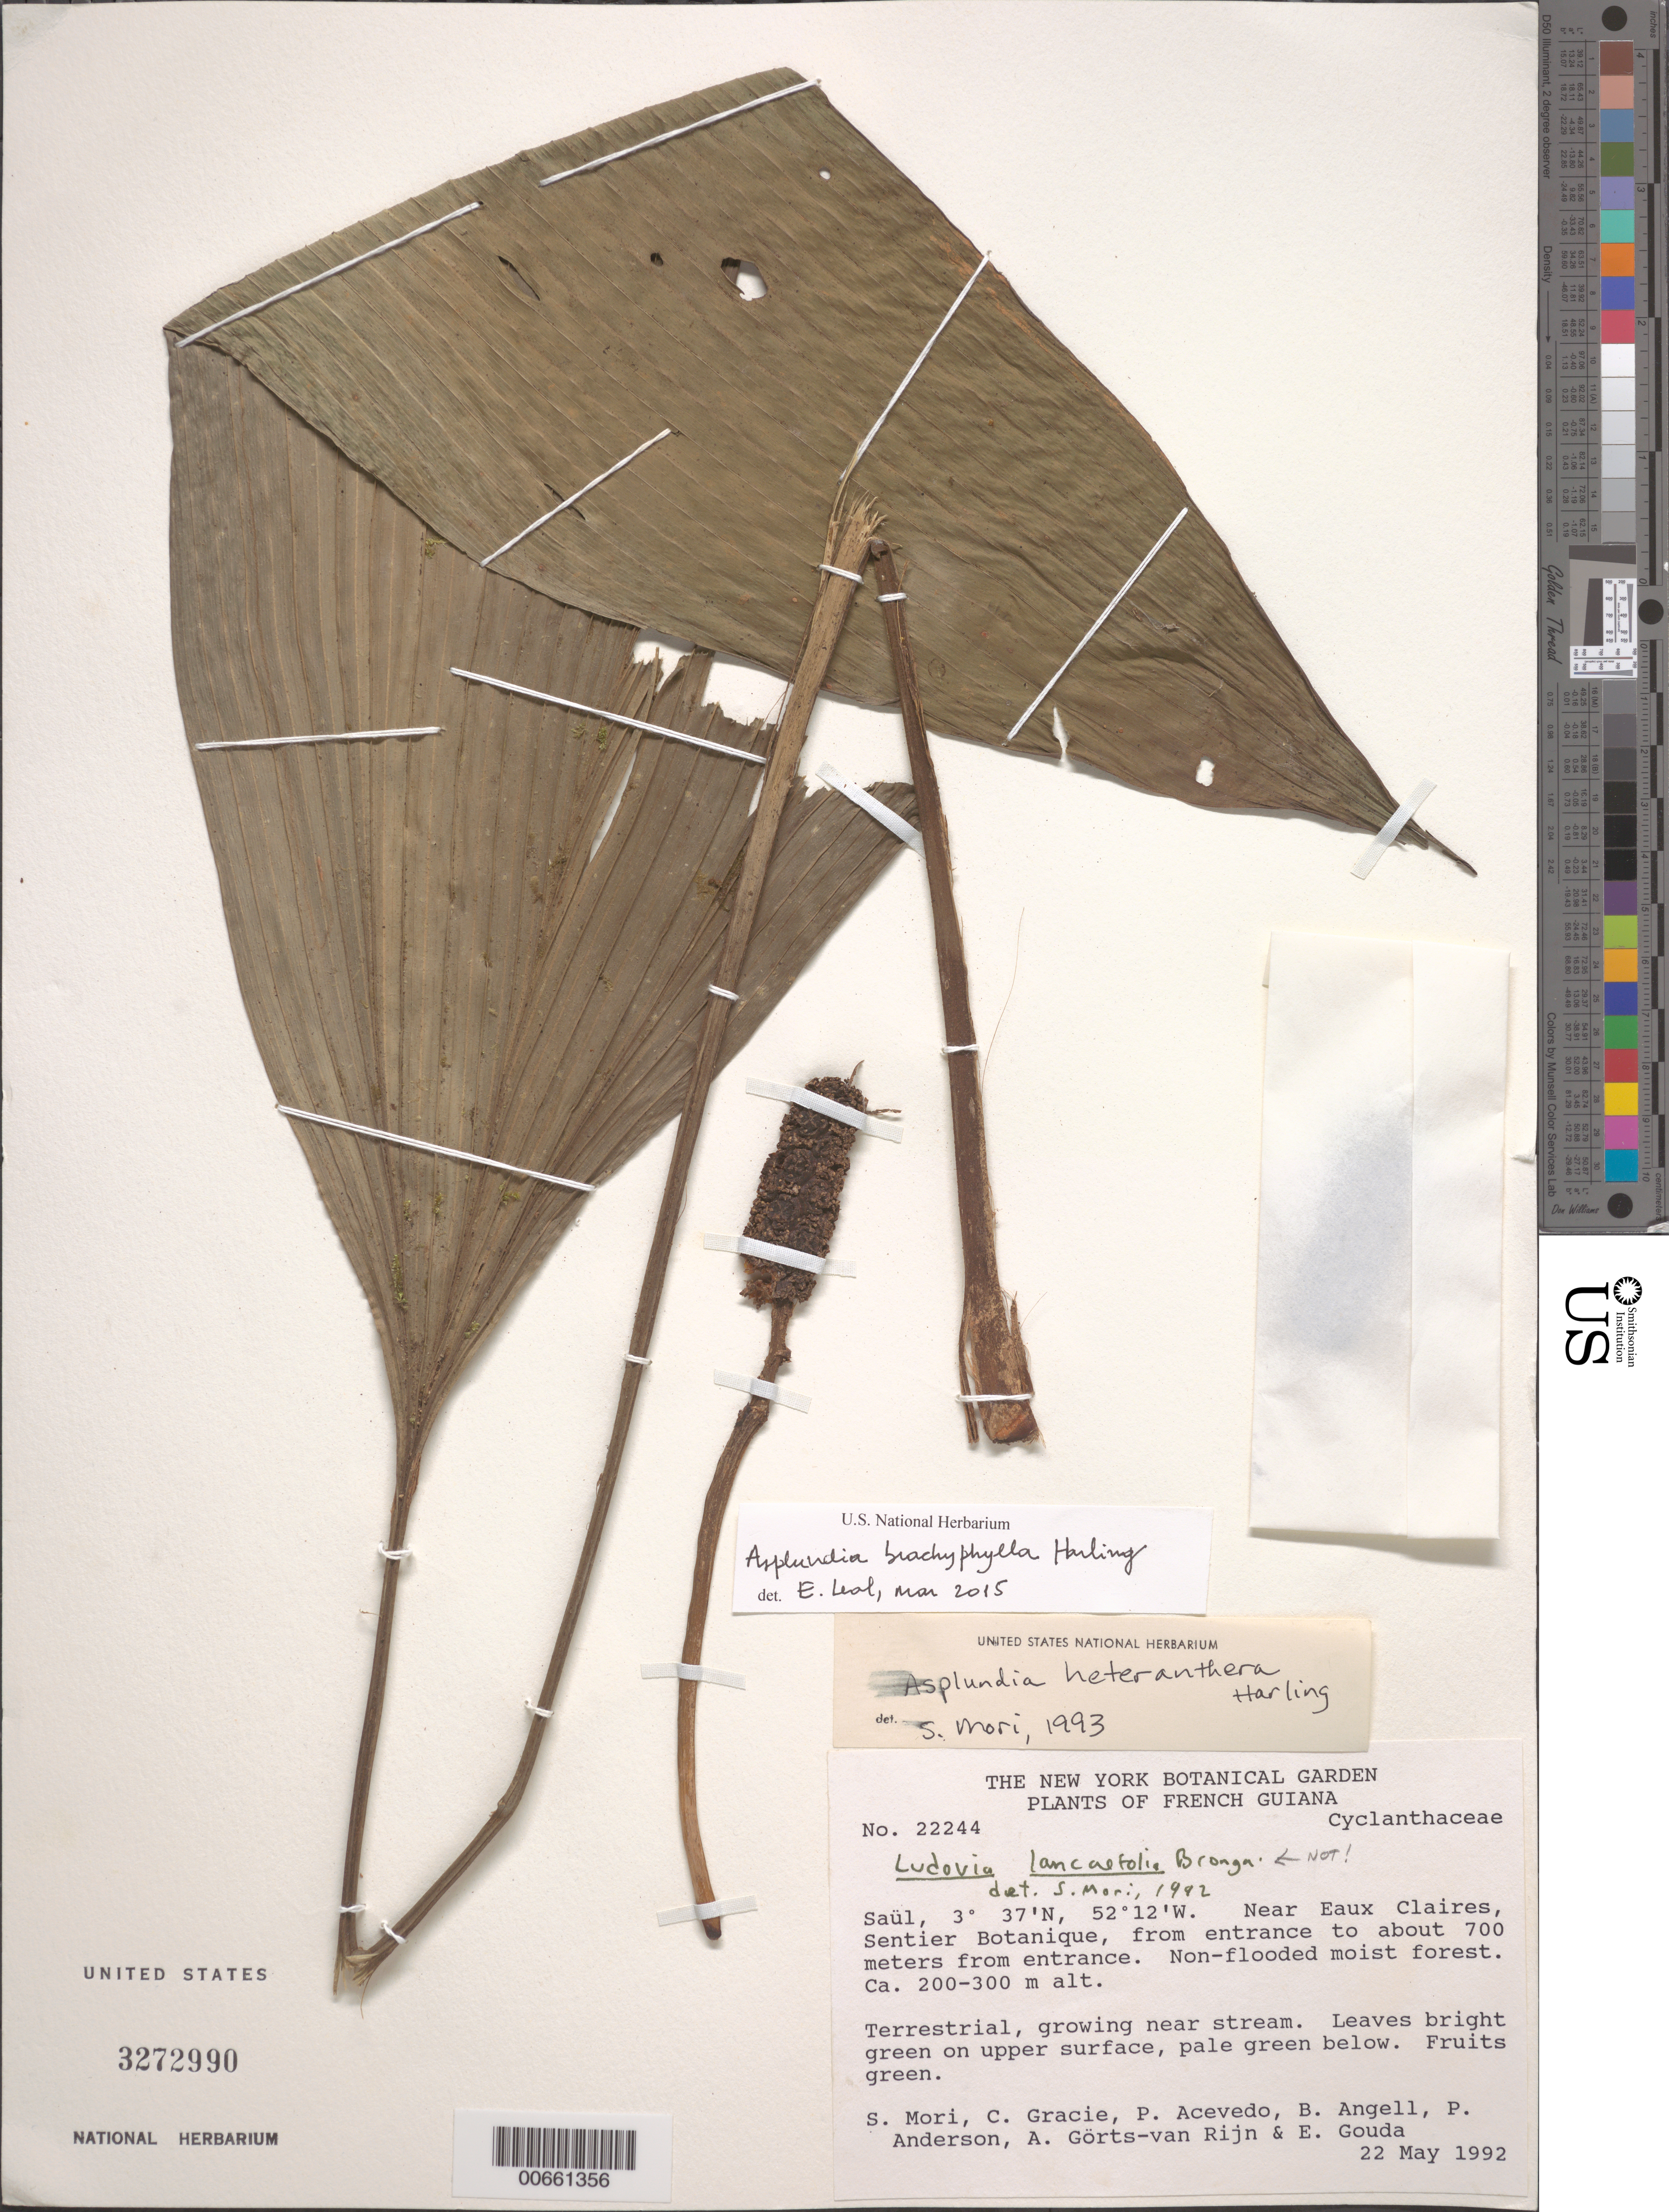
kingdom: Plantae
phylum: Tracheophyta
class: Liliopsida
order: Pandanales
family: Cyclanthaceae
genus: Asplundia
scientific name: Asplundia heteranthera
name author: Harling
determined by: Mori, Scott A.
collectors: S. Mori, C. A. Gracie, P. Acevedo-Rodr., Bobbi Angell & P. Anderson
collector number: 22244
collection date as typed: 22-May-92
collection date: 1992-05-22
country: French Guiana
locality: Saül, vicinity of Eaux Claires, Sentier Botanique, entrance to about 700 m from entrance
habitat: Non-flooded moist forest, growing near stream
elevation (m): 200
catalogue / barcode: US 3272990